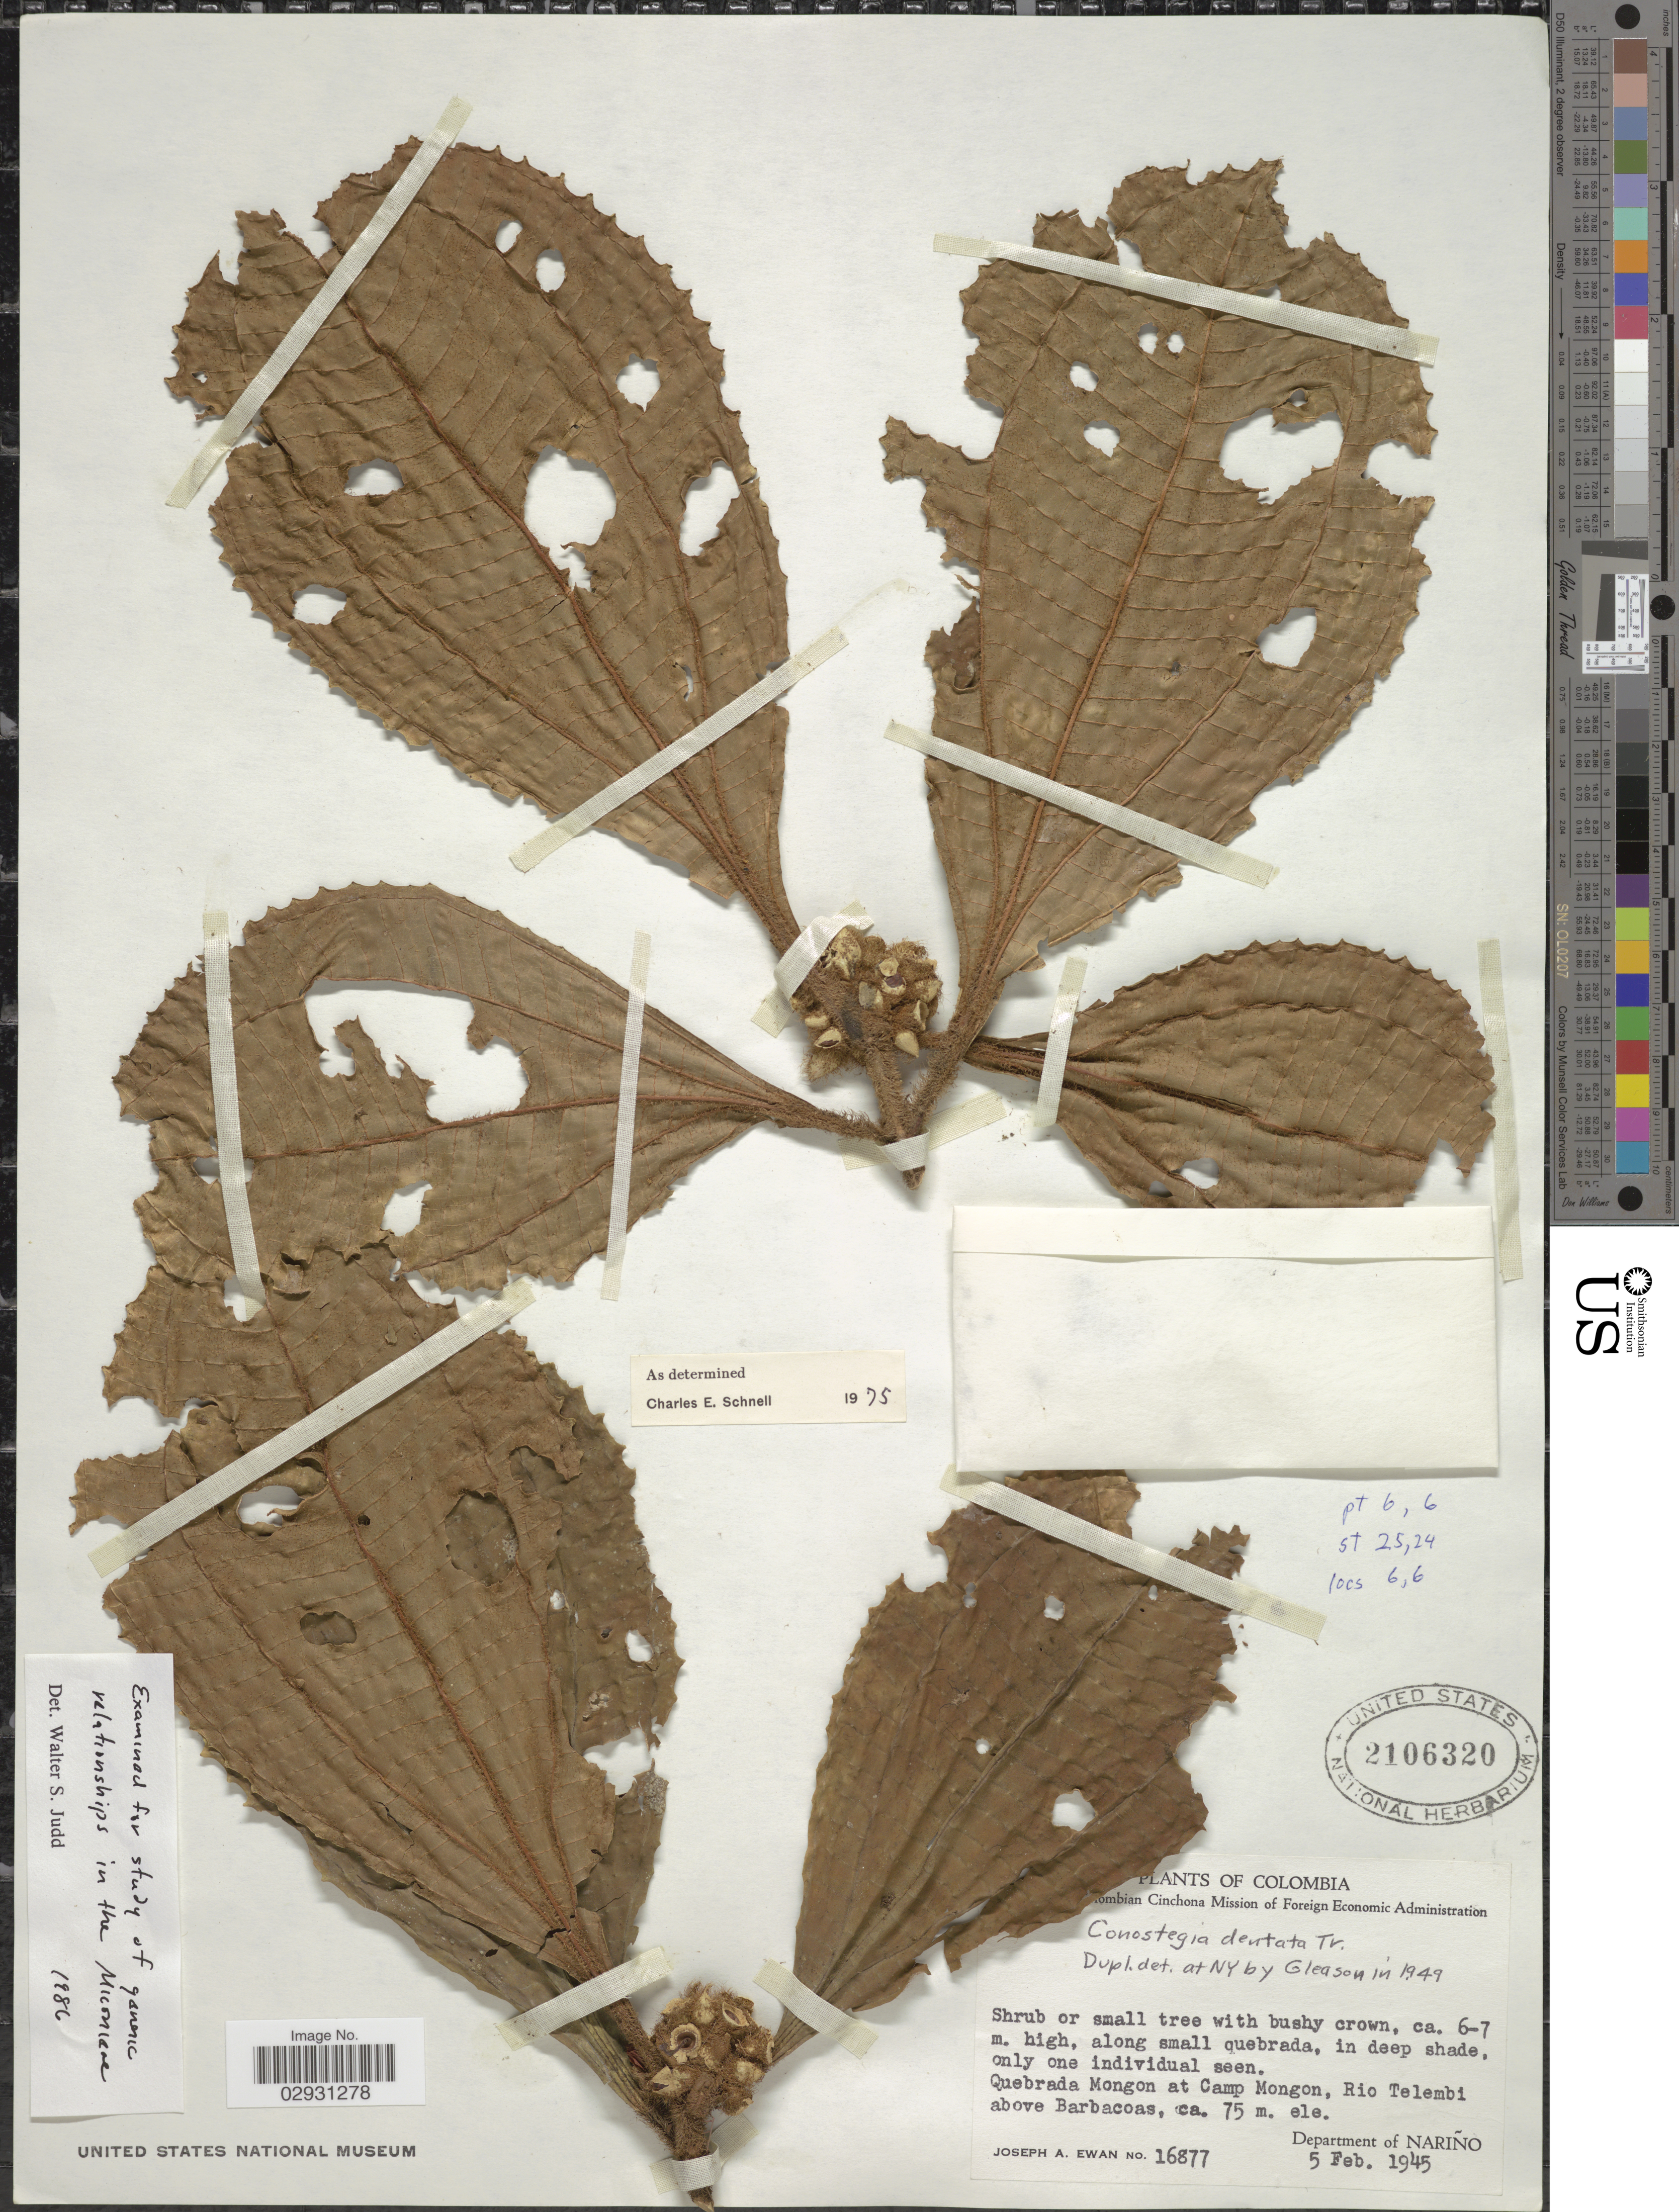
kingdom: Plantae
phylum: Tracheophyta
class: Magnoliopsida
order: Myrtales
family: Melastomataceae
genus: Conostegia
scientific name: Conostegia dentata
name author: Triana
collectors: J. A. Ewan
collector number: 16877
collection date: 1945-02-05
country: Colombia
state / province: Nariño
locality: Quebrada Mongon at Camp Mongon, Rio Telembi above Barbacoas. Department of Nariño.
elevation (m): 75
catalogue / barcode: US 2106320